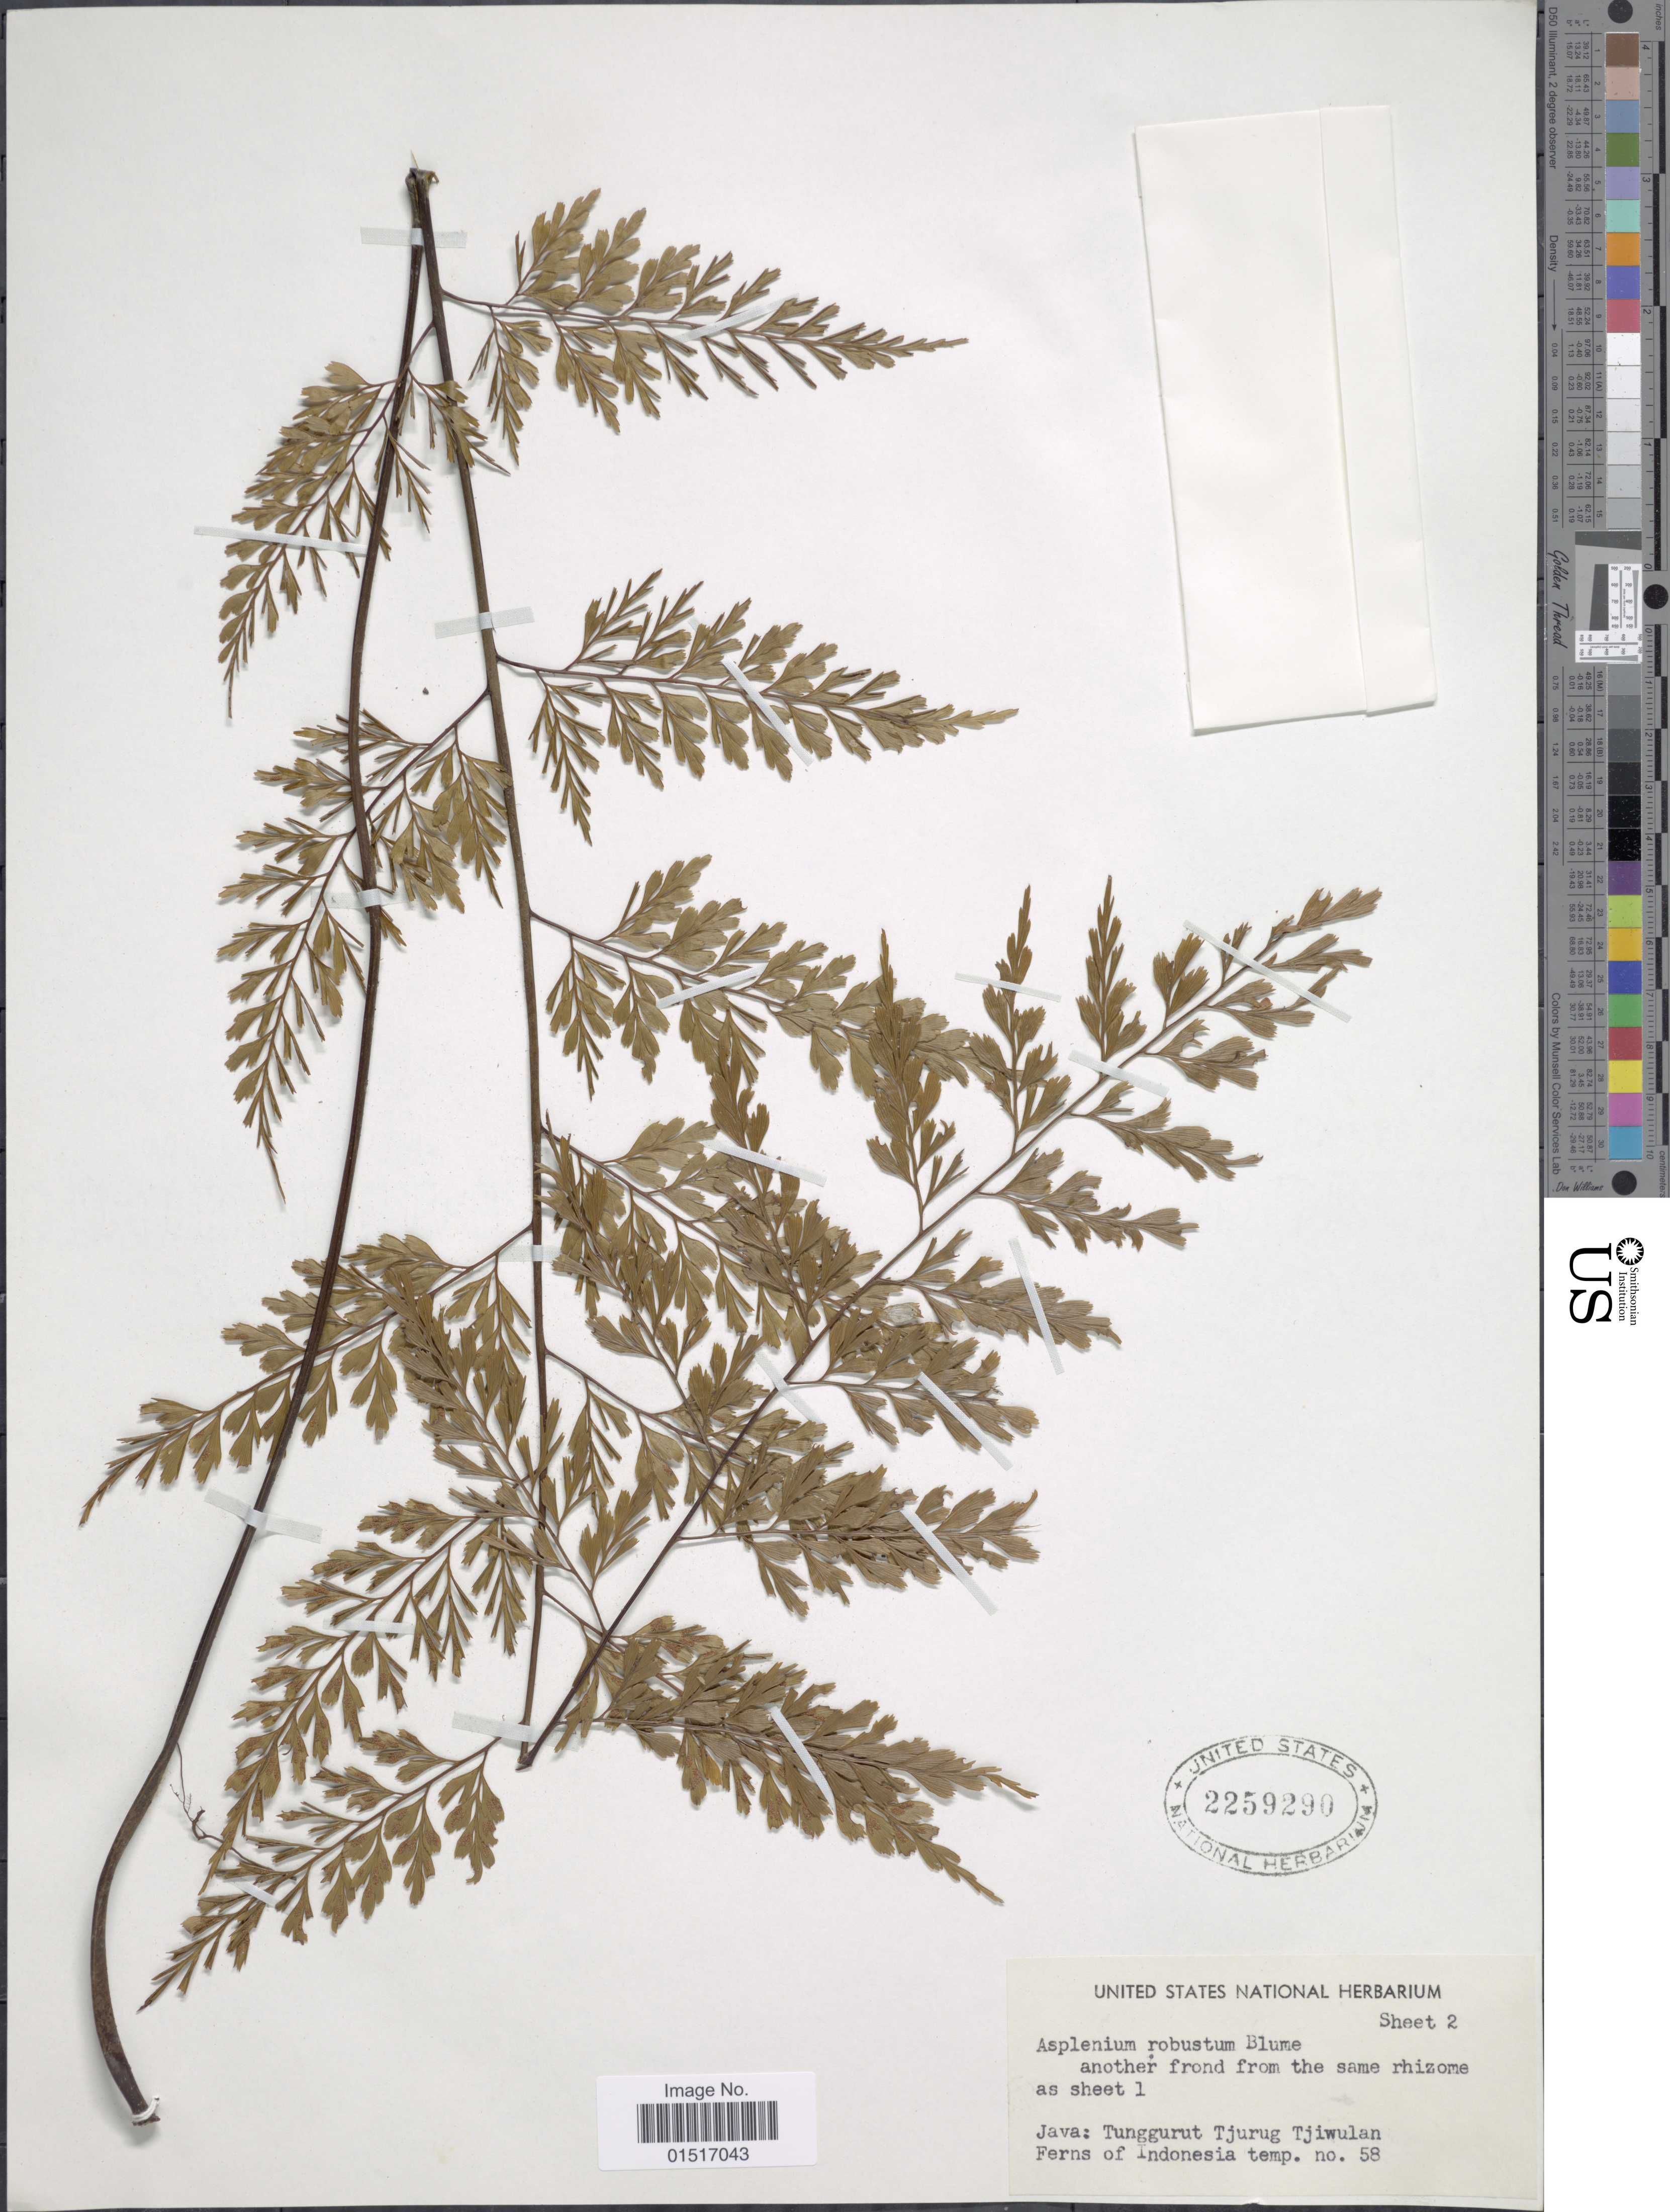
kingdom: Plantae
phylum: Tracheophyta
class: Polypodiopsida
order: Polypodiales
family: Aspleniaceae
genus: Asplenium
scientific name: Asplenium robustum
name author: Blume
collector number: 58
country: Indonesia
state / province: Java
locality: Tunggurut Tjurug Tjiwulan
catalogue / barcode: US 2259290